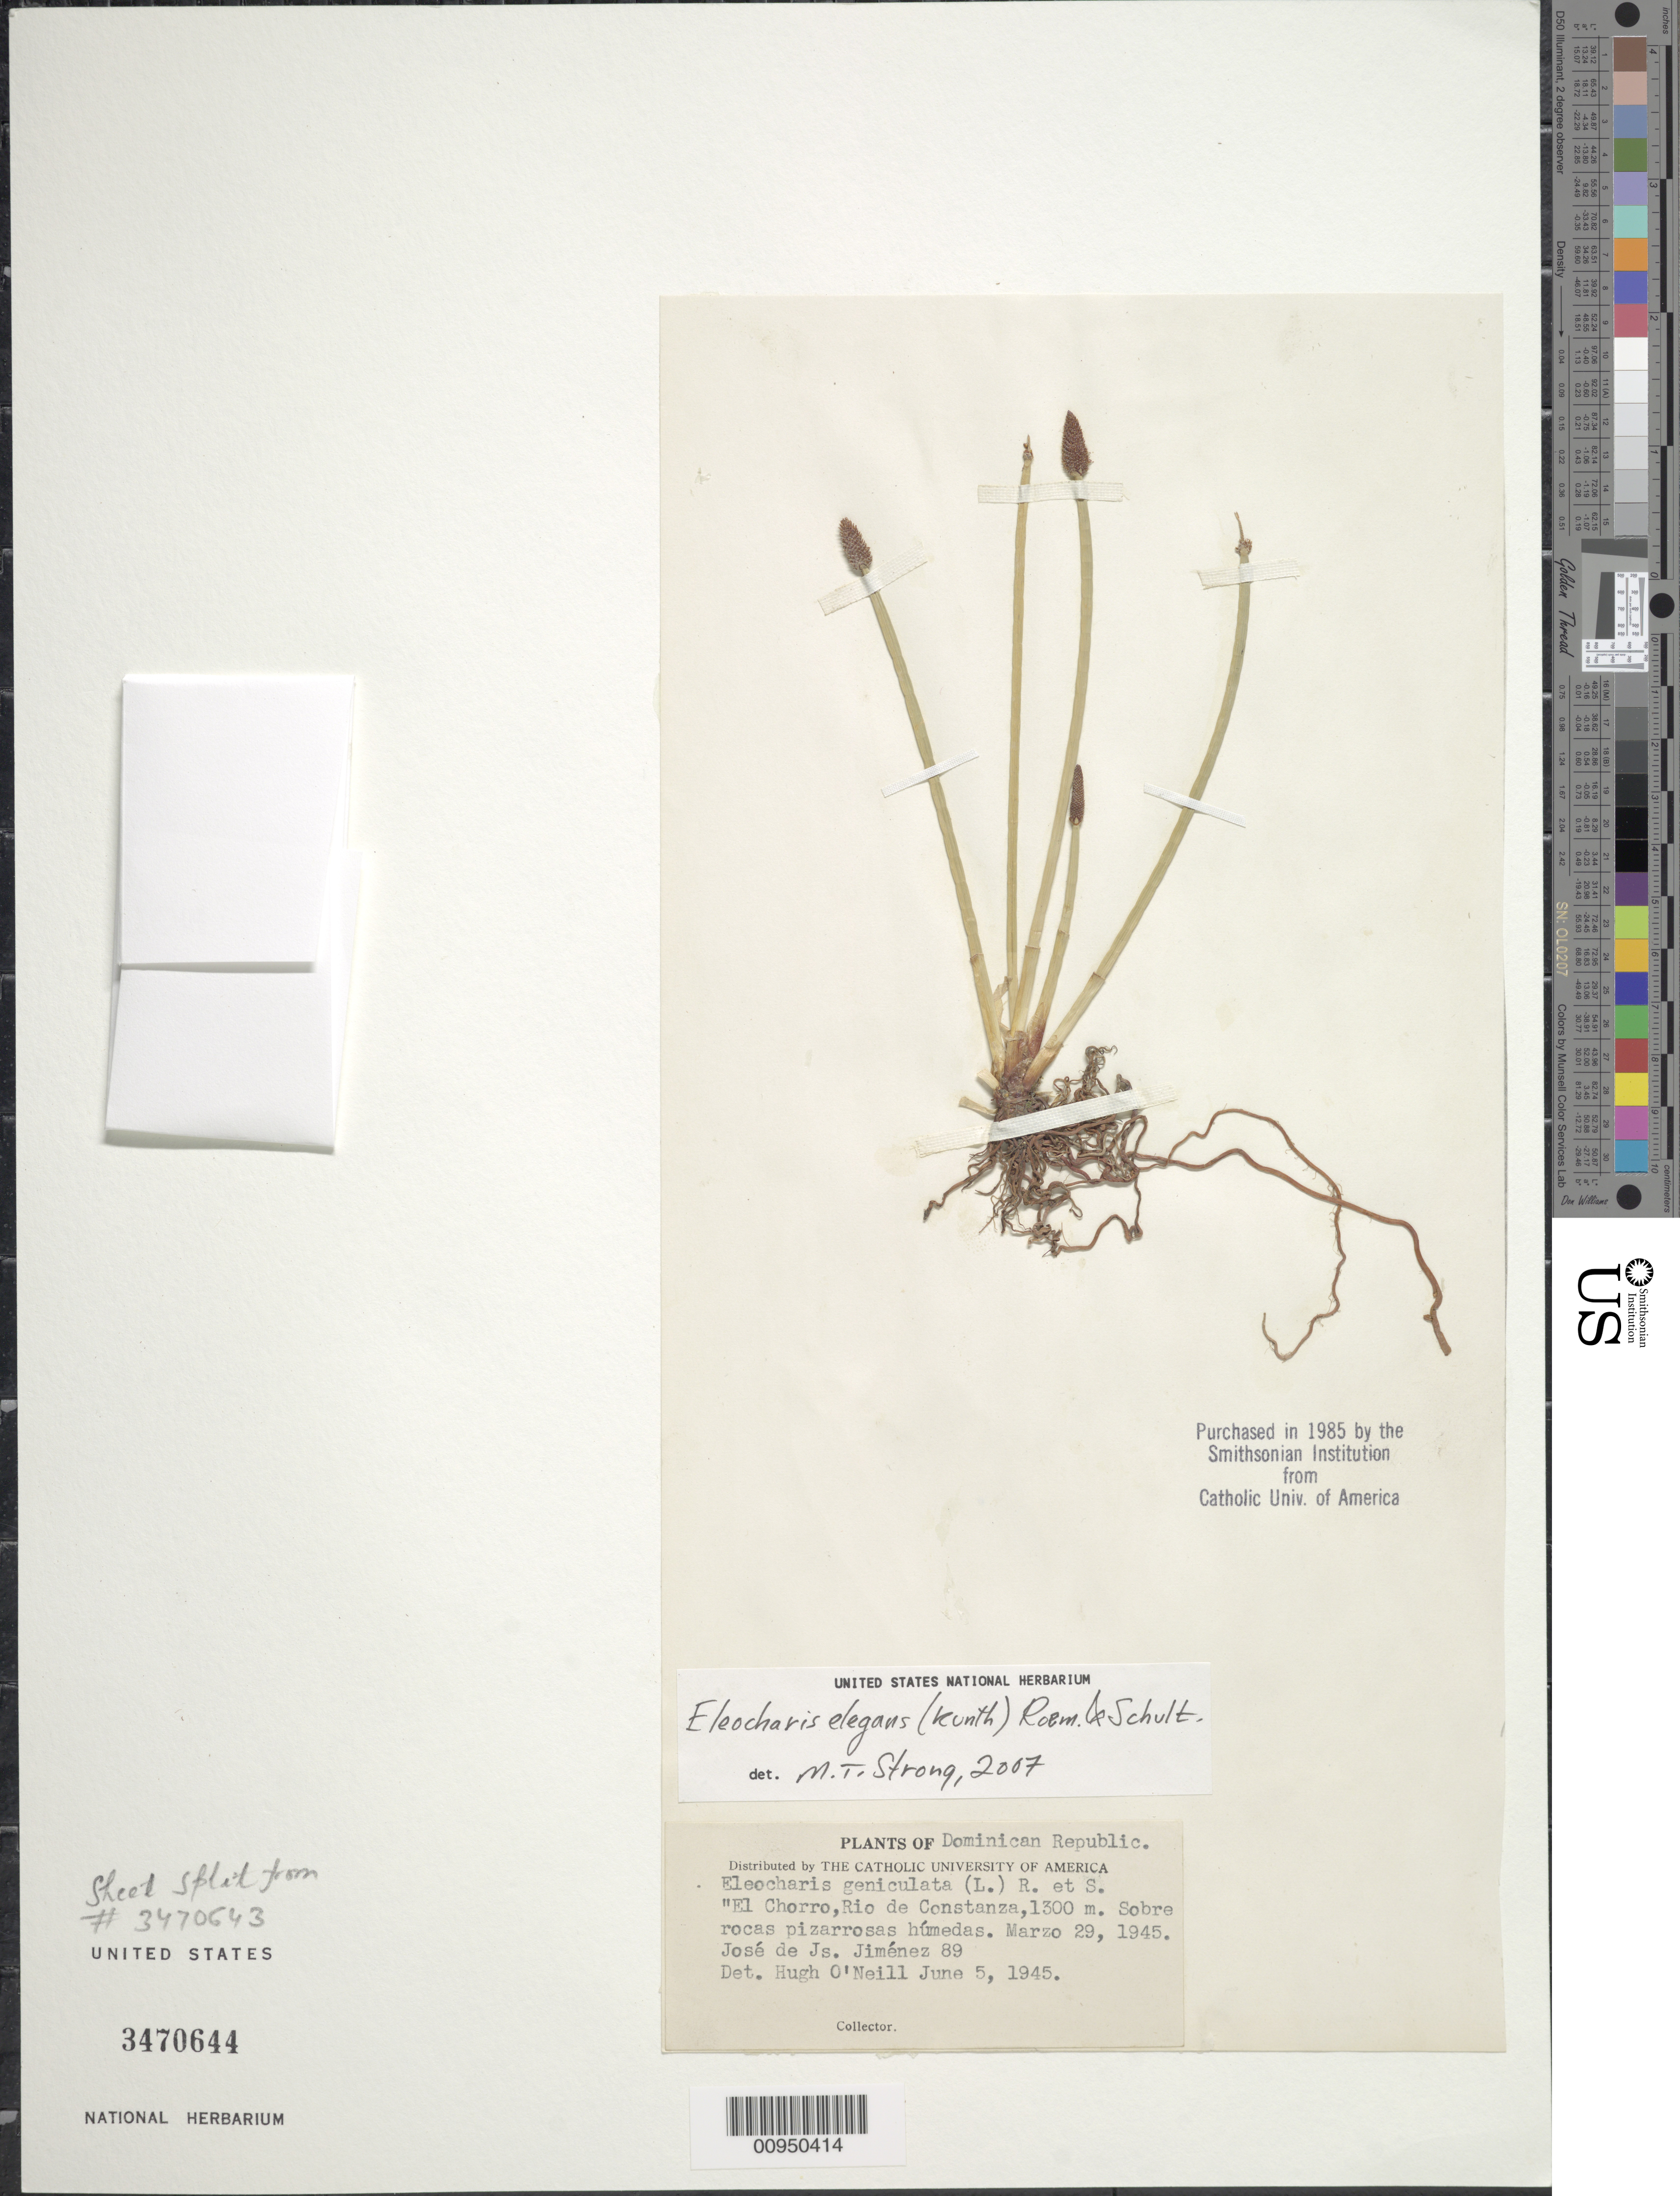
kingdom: Plantae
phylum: Tracheophyta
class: Liliopsida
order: Poales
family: Cyperaceae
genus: Eleocharis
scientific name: Eleocharis elegans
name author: (Kunth) Roem. & Schult.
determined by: Strong, M. T., (US), Smithsonian Institution - National Museum of Natural History (UNITED STATES)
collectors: J. J. Jiménez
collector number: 89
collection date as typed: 29 Mar 1945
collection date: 1945-03-29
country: Dominican Republic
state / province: La Vega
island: Hispaniola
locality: El Choro, Constanza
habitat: Sobre rocas pizarrosas húedas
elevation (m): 1300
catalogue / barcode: US 3470644